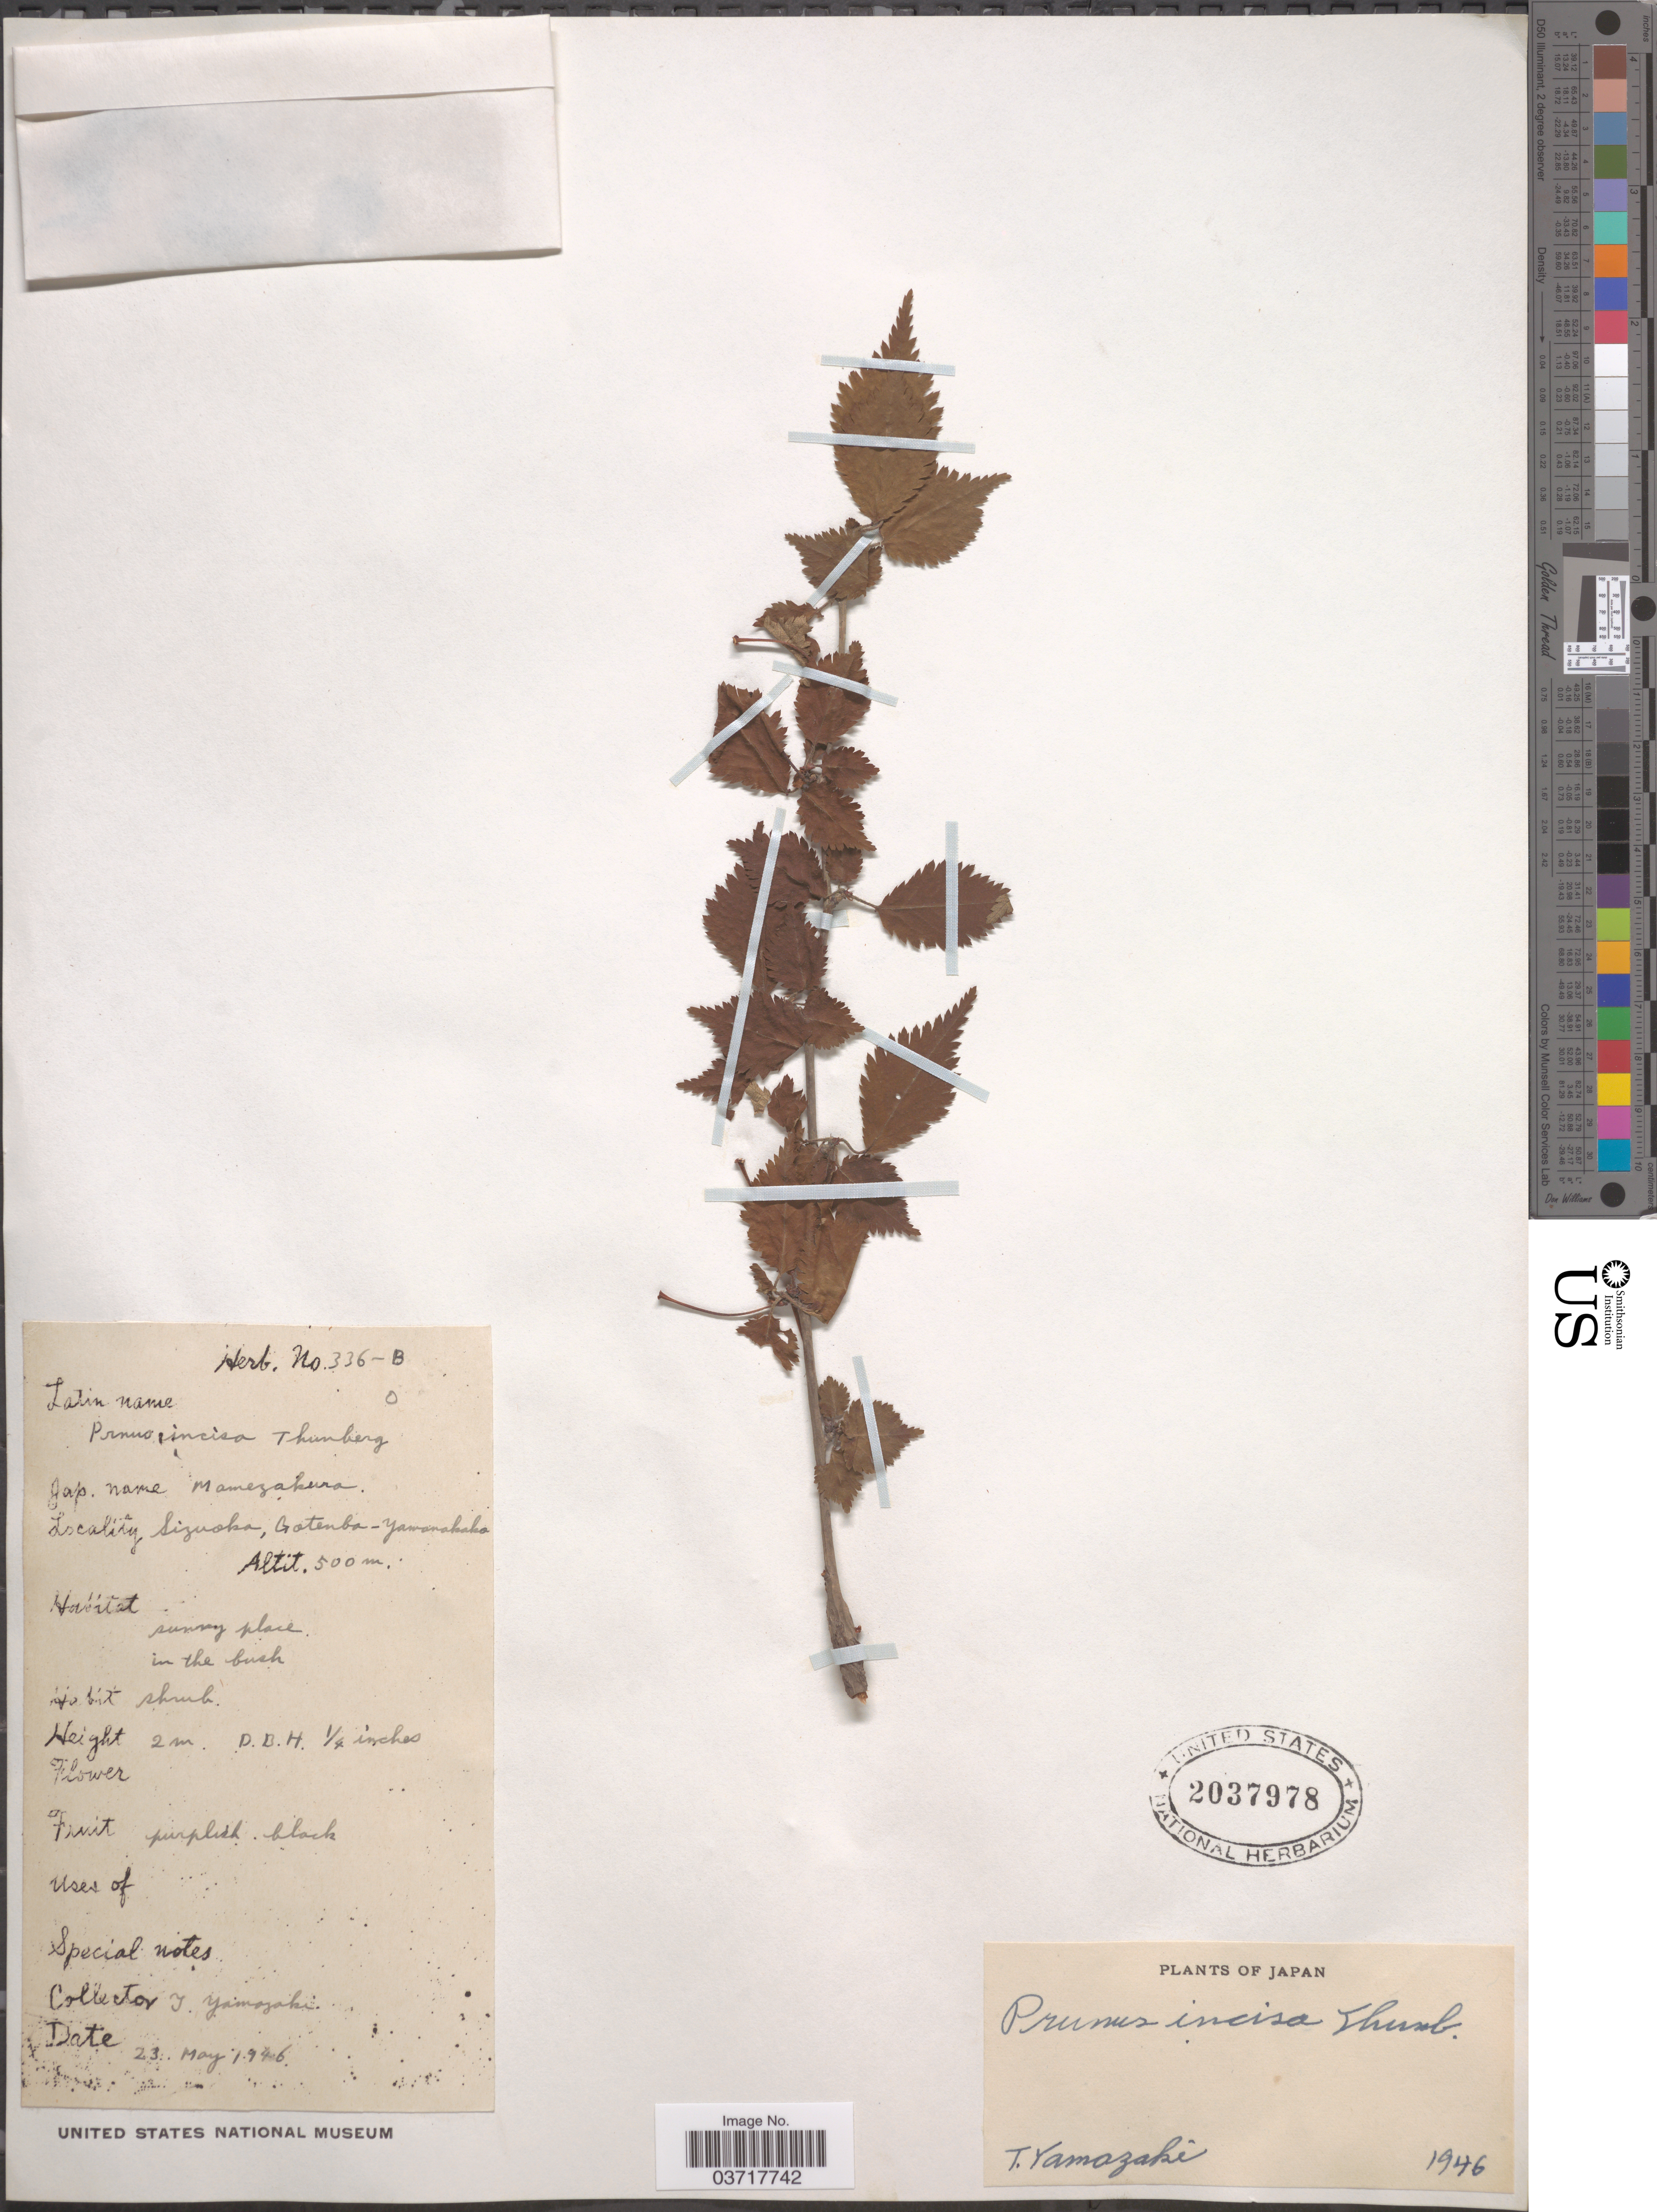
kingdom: Plantae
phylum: Tracheophyta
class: Magnoliopsida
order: Rosales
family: Rosaceae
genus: Prunus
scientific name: Prunus incisa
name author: Thunb.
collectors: T. Yamazaki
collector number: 336-B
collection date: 1946-05-23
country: Japan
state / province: Sizuoka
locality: Gotenba-Yawanakako.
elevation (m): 500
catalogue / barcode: US 2037978